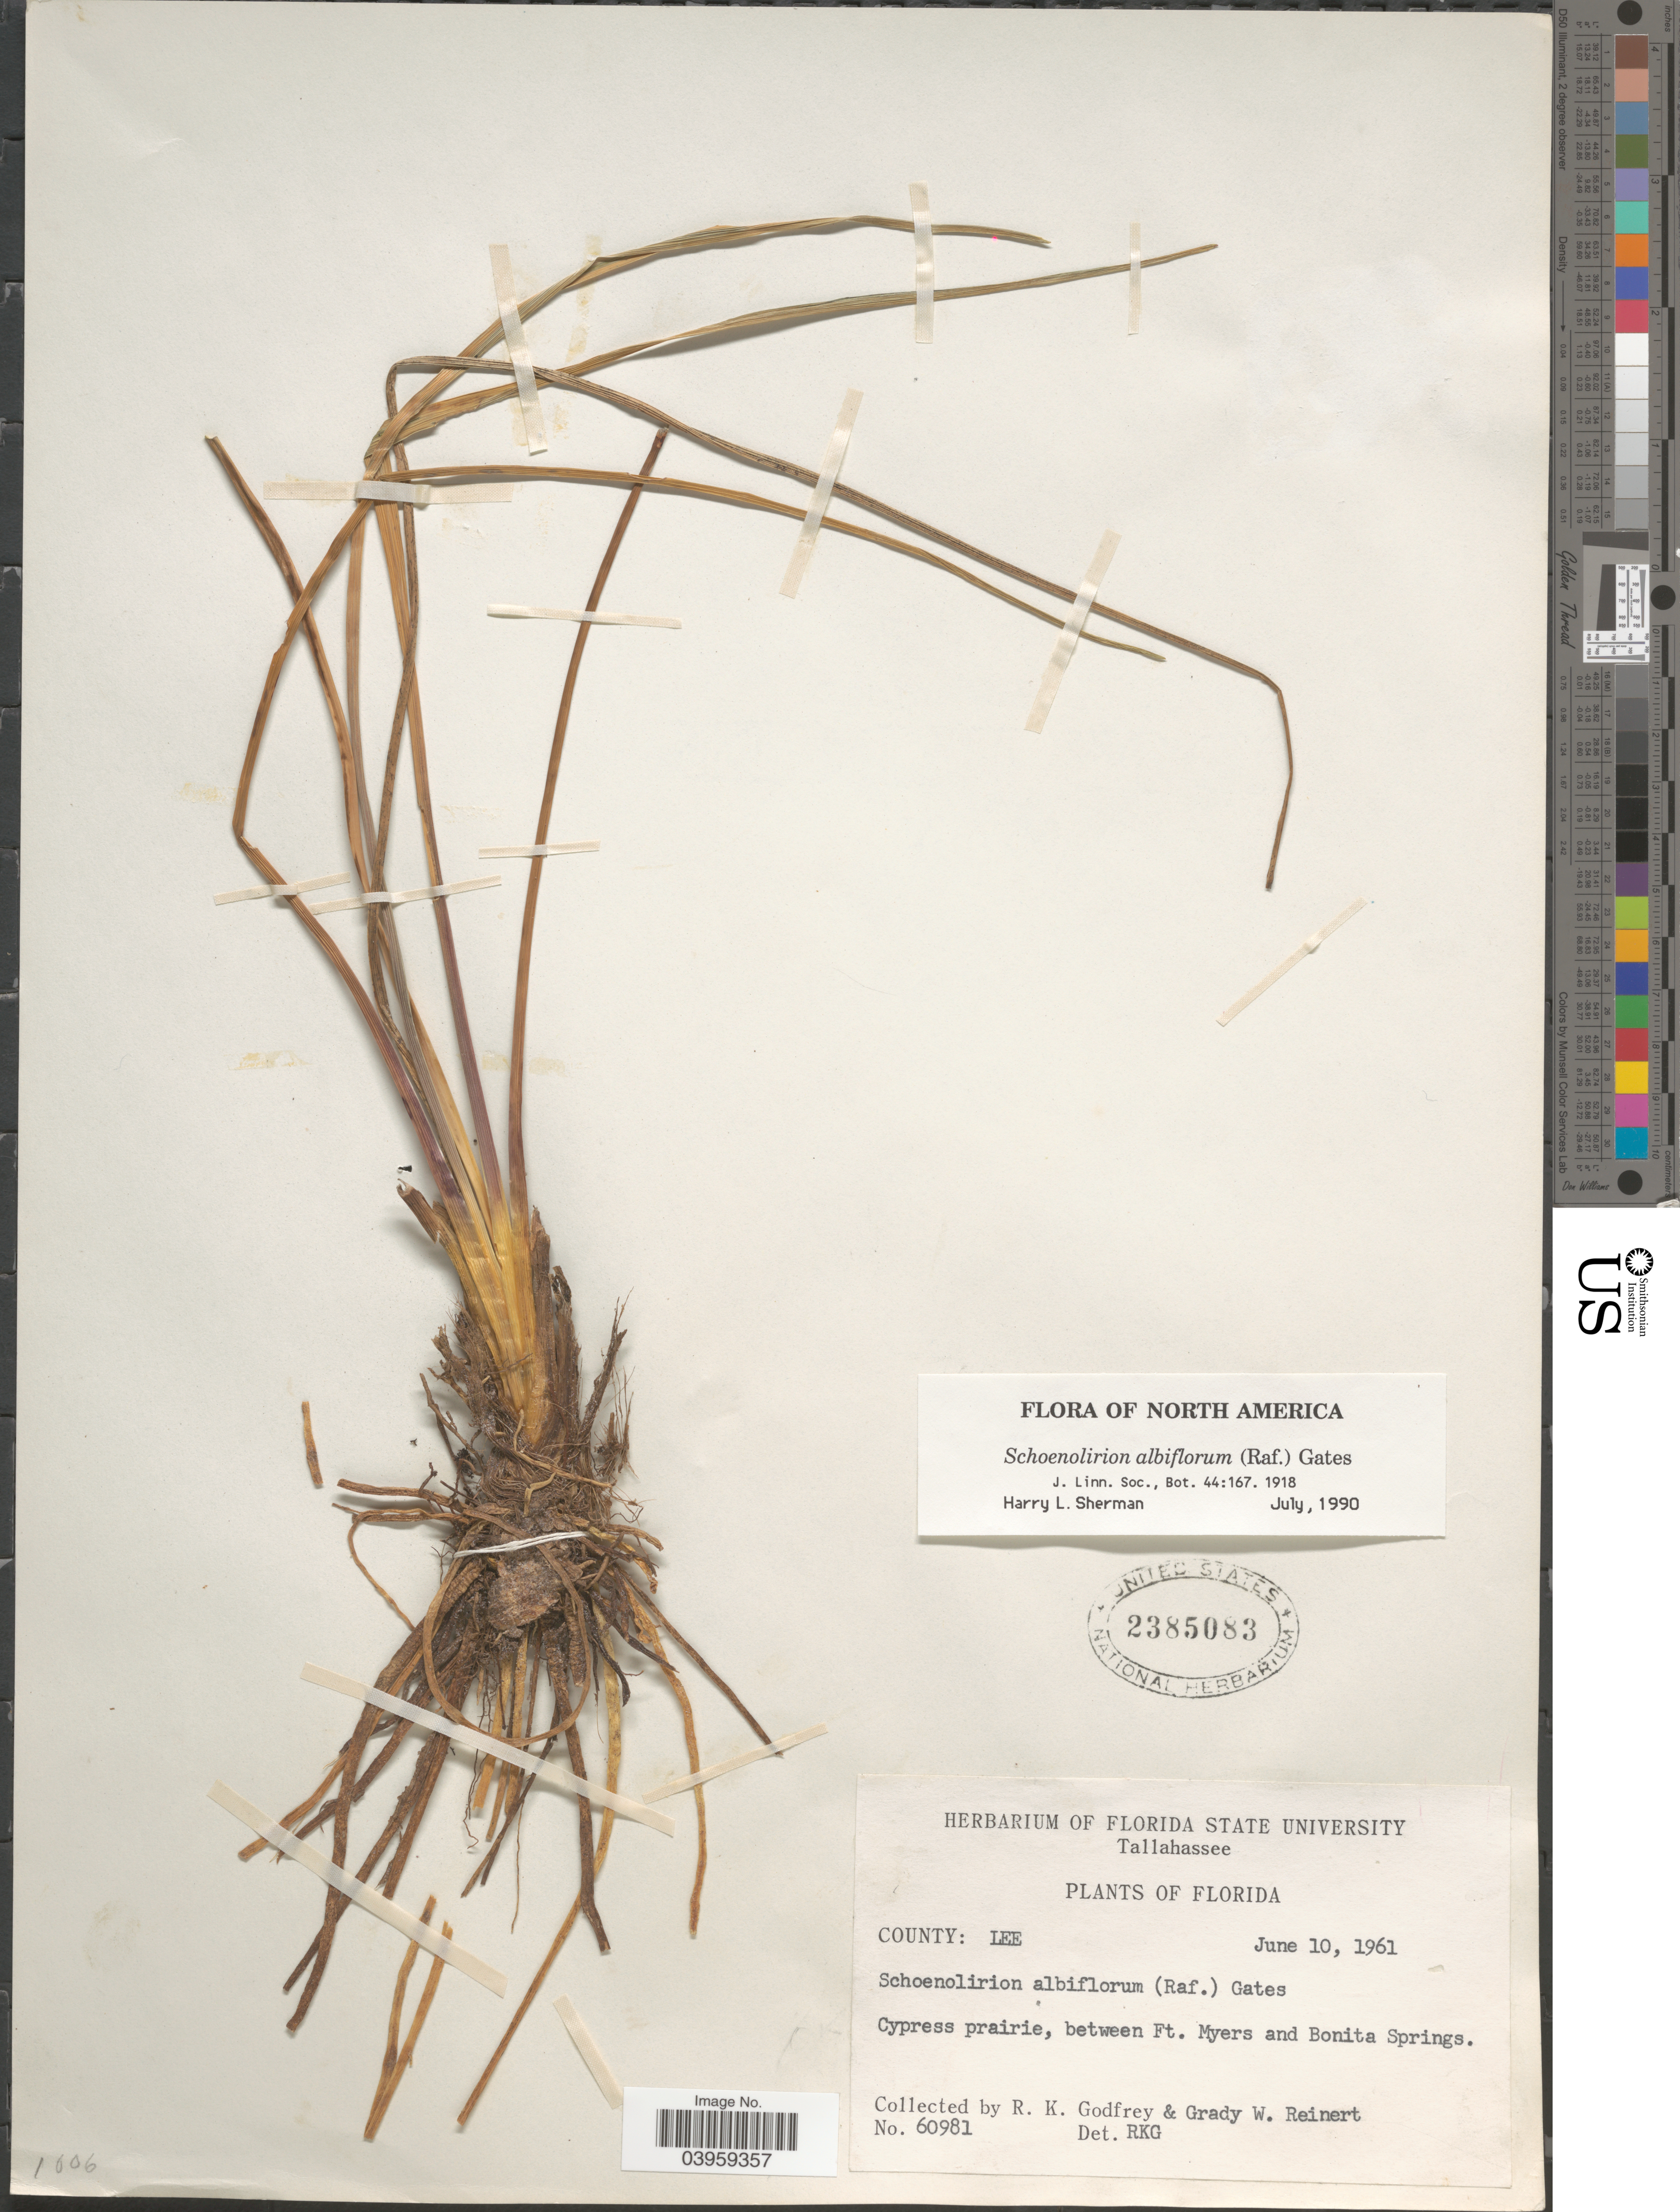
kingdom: Plantae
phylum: Tracheophyta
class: Liliopsida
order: Asparagales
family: Asparagaceae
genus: Schoenolirion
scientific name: Schoenolirion albiflorum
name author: (Raf.) R.R. Gates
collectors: R. K. Godfrey & G. Reinert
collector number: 60981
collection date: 1961-06-10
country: United States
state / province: Florida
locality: County: Lee. Between Ft. Myers and Bonita Springs.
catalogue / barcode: US 2385083